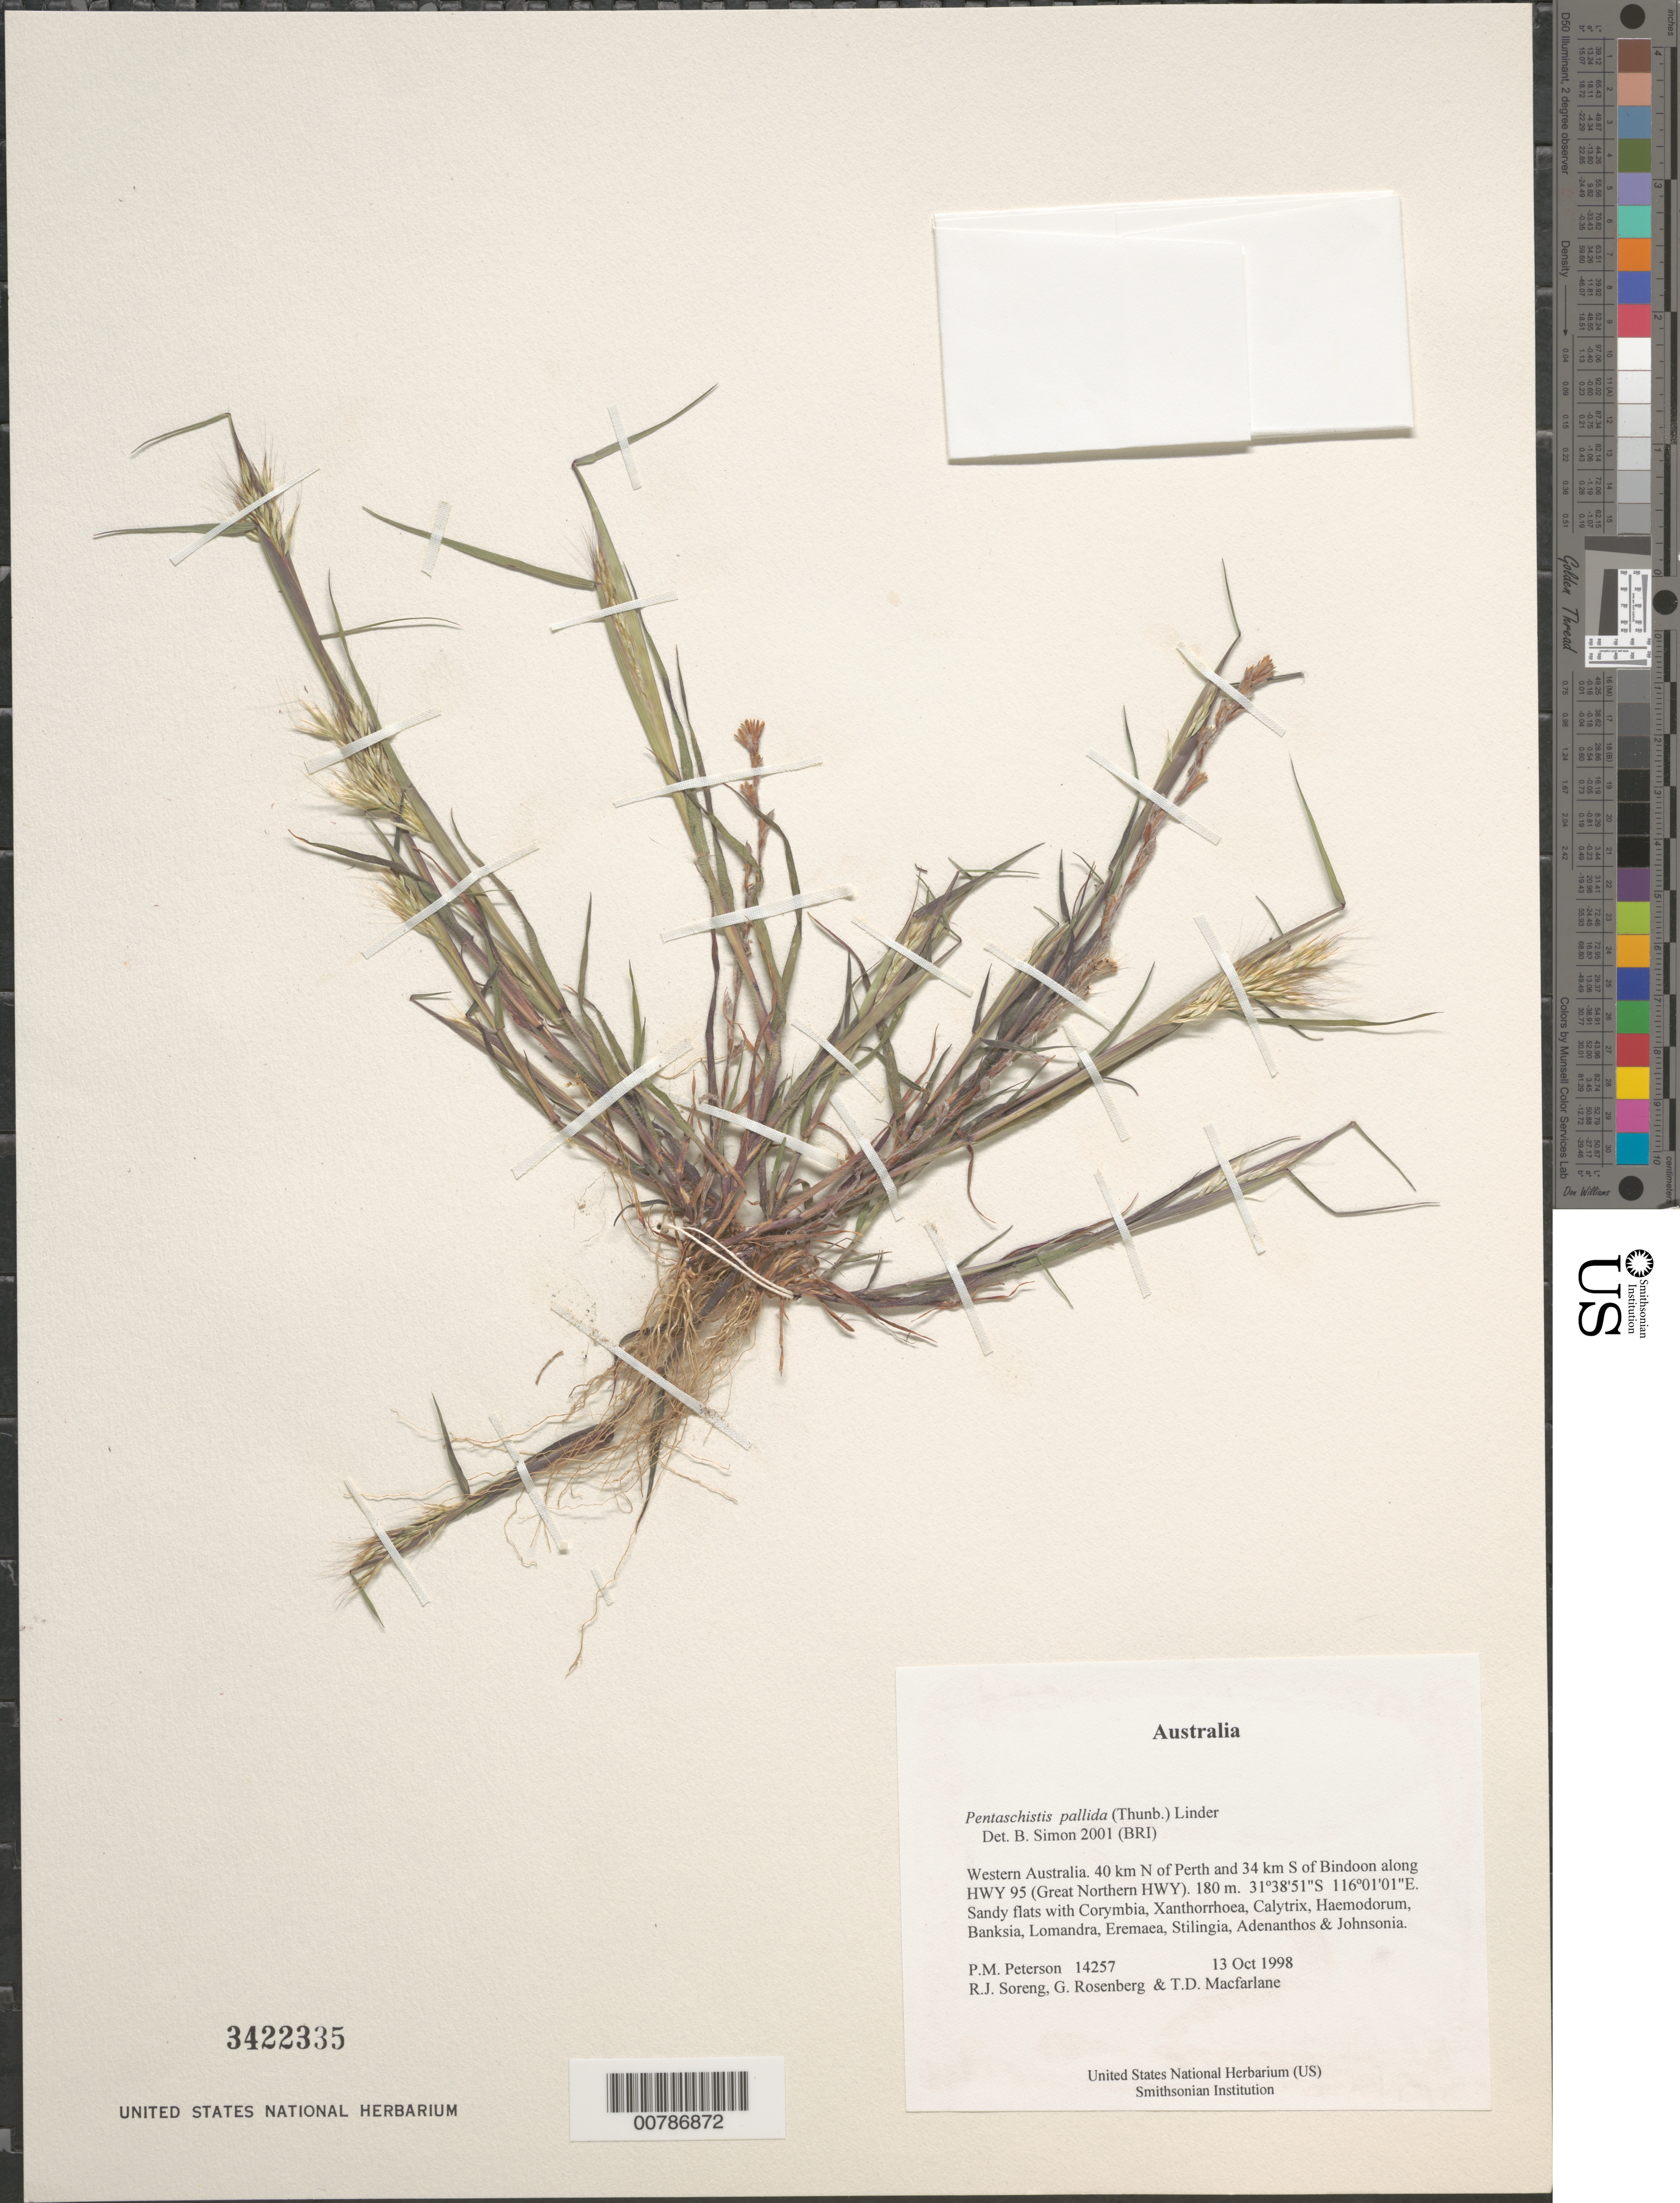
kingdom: Plantae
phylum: Tracheophyta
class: Liliopsida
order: Poales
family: Poaceae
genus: Pentaschistis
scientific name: Pentaschistis pallida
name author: (Thunb.) H.P. Linder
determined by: Simon, B.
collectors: P. M. Peterson, R. J. Soreng, G. Rosenberg & T. Macfarlane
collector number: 14257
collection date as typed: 13 Oct 1998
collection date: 1998-10-13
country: Australia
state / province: Western Australia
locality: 40 km N of Perth and 34 km S of Bindoon along HWY 95 (Great Northern HWY).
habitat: Sandy flats with Corymbia, Xanthorrhoea, Calytrix, Haemodorum, Banksia, Lomandra, Eremaea, Stilingia, Adenanthos & Johnsonia.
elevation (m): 180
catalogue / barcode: US 3422335